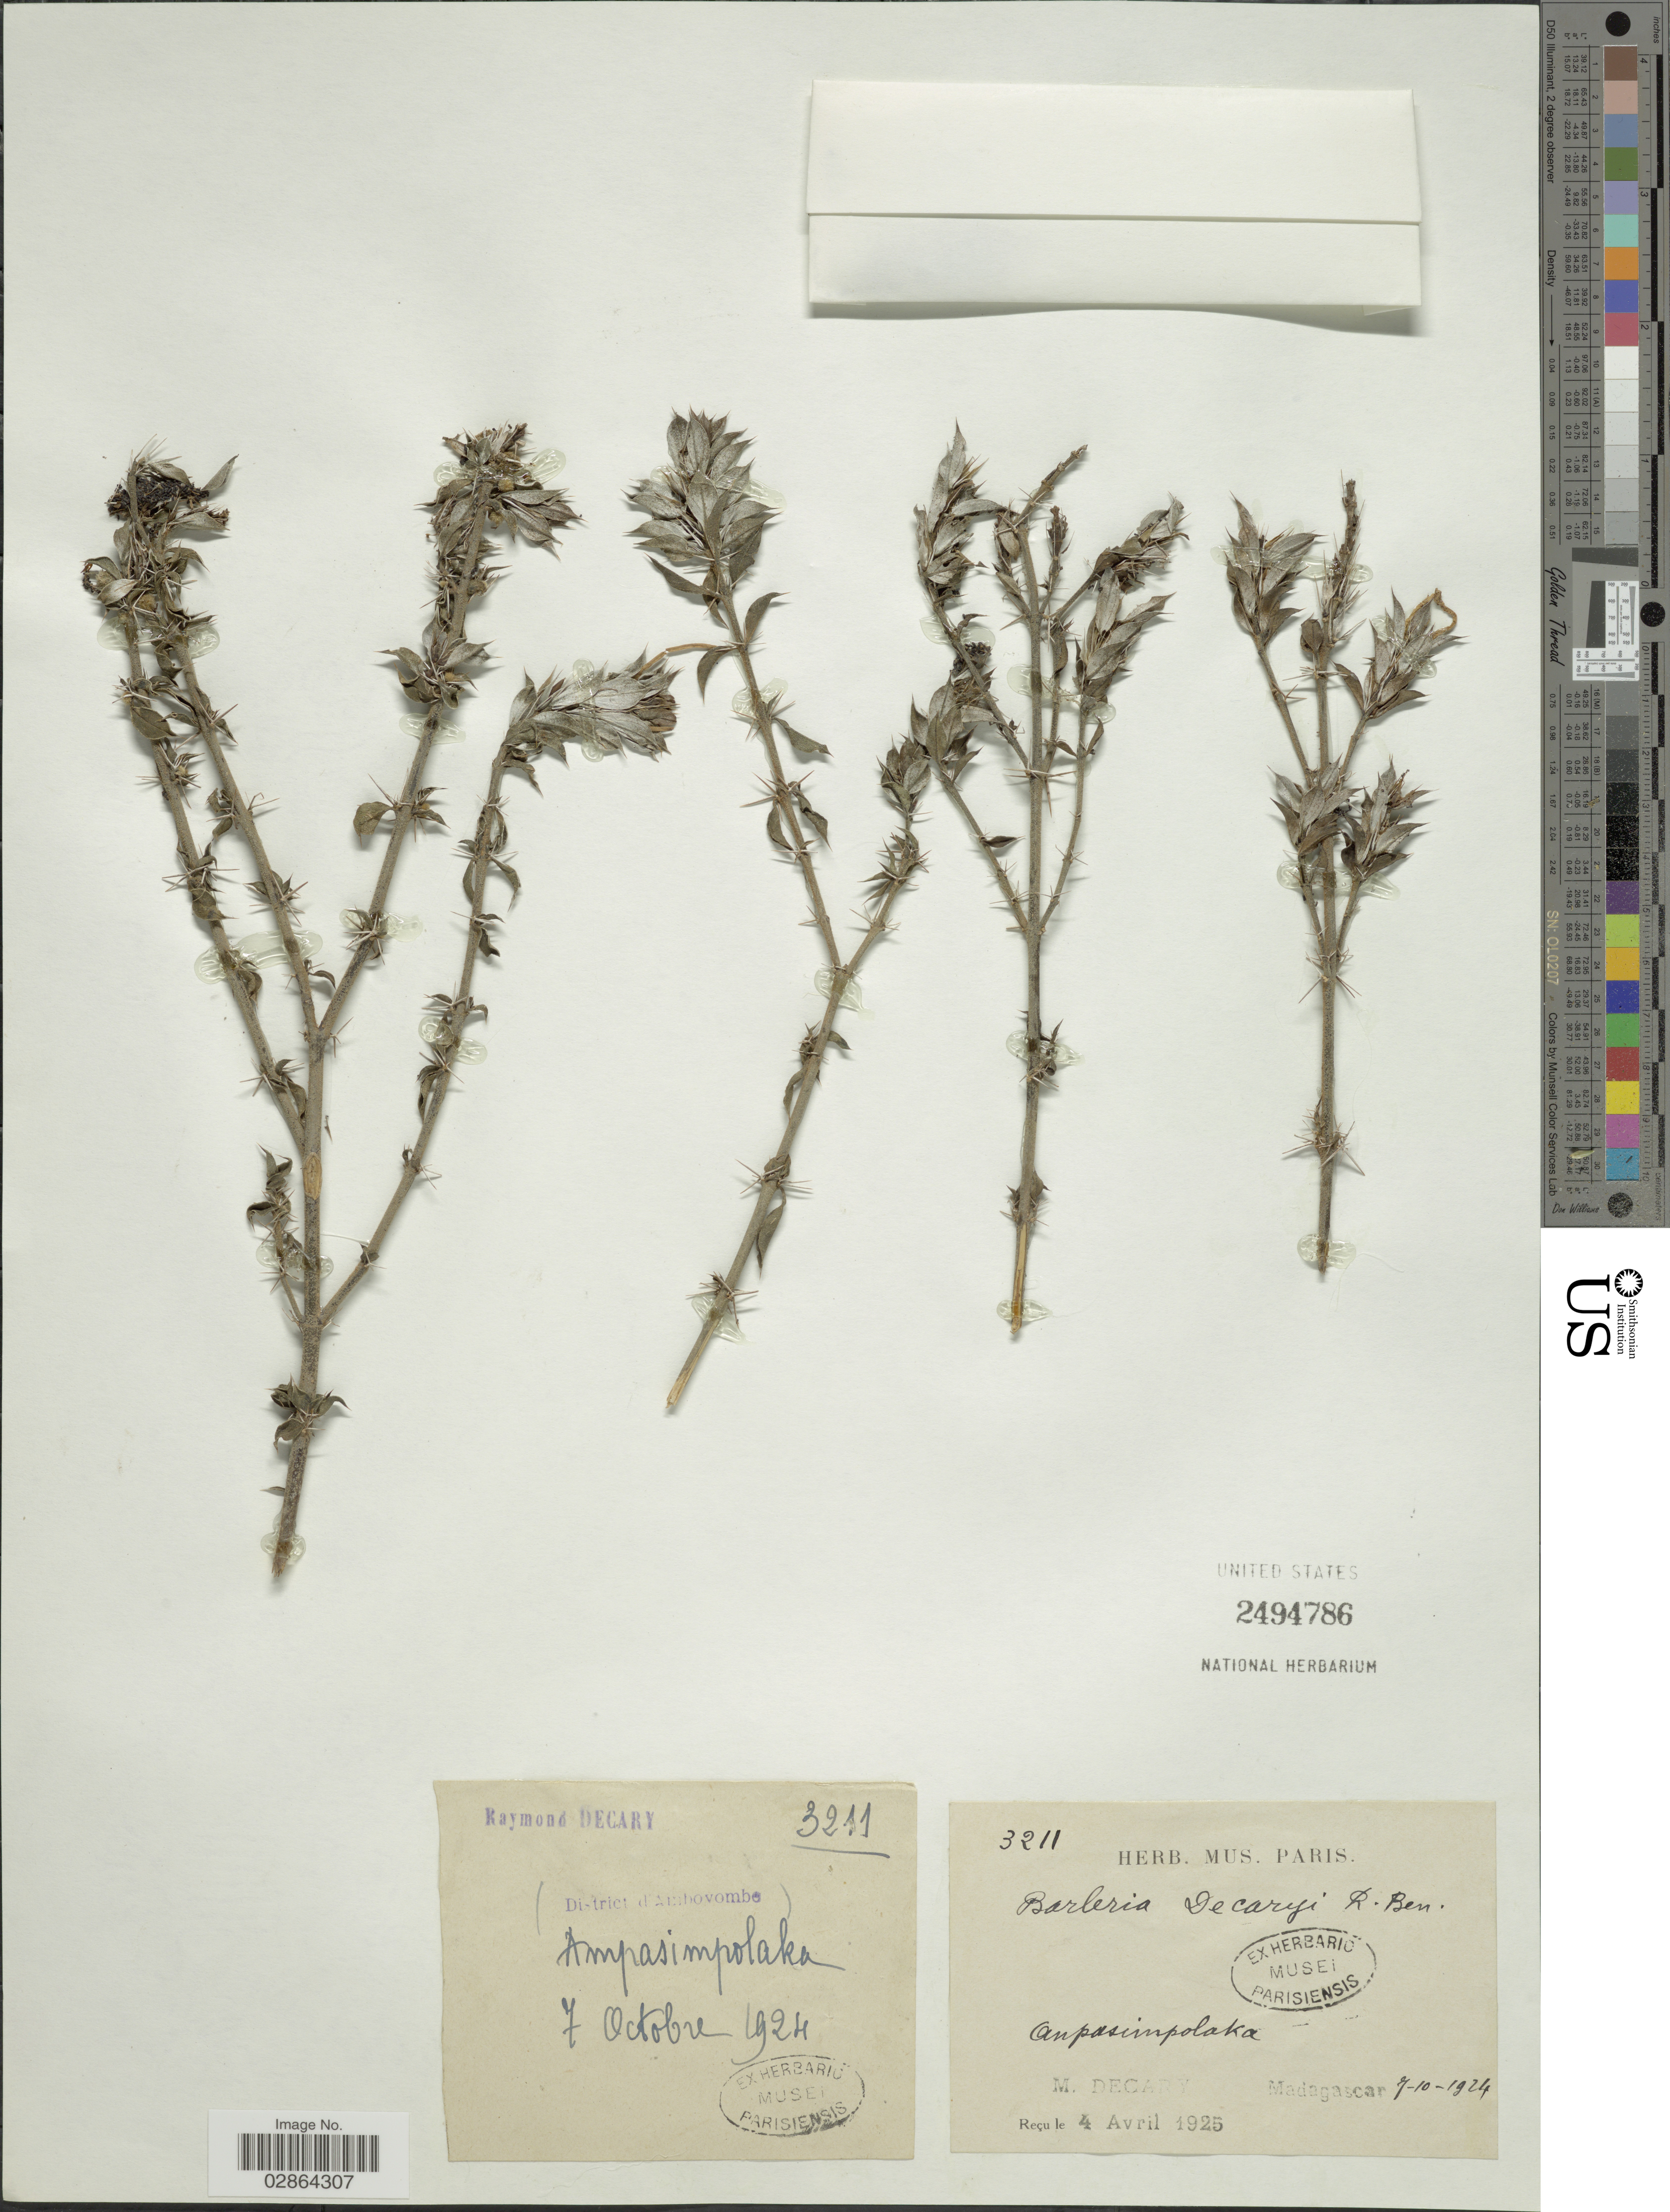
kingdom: Plantae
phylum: Tracheophyta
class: Magnoliopsida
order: Lamiales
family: Acanthaceae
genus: Barleria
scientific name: Barleria decaryi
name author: Benoist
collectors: R. Decary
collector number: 3211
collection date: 1924-10-07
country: Madagascar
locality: Ampasimpolaka, (District d'Ambovombe).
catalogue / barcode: US 2494786